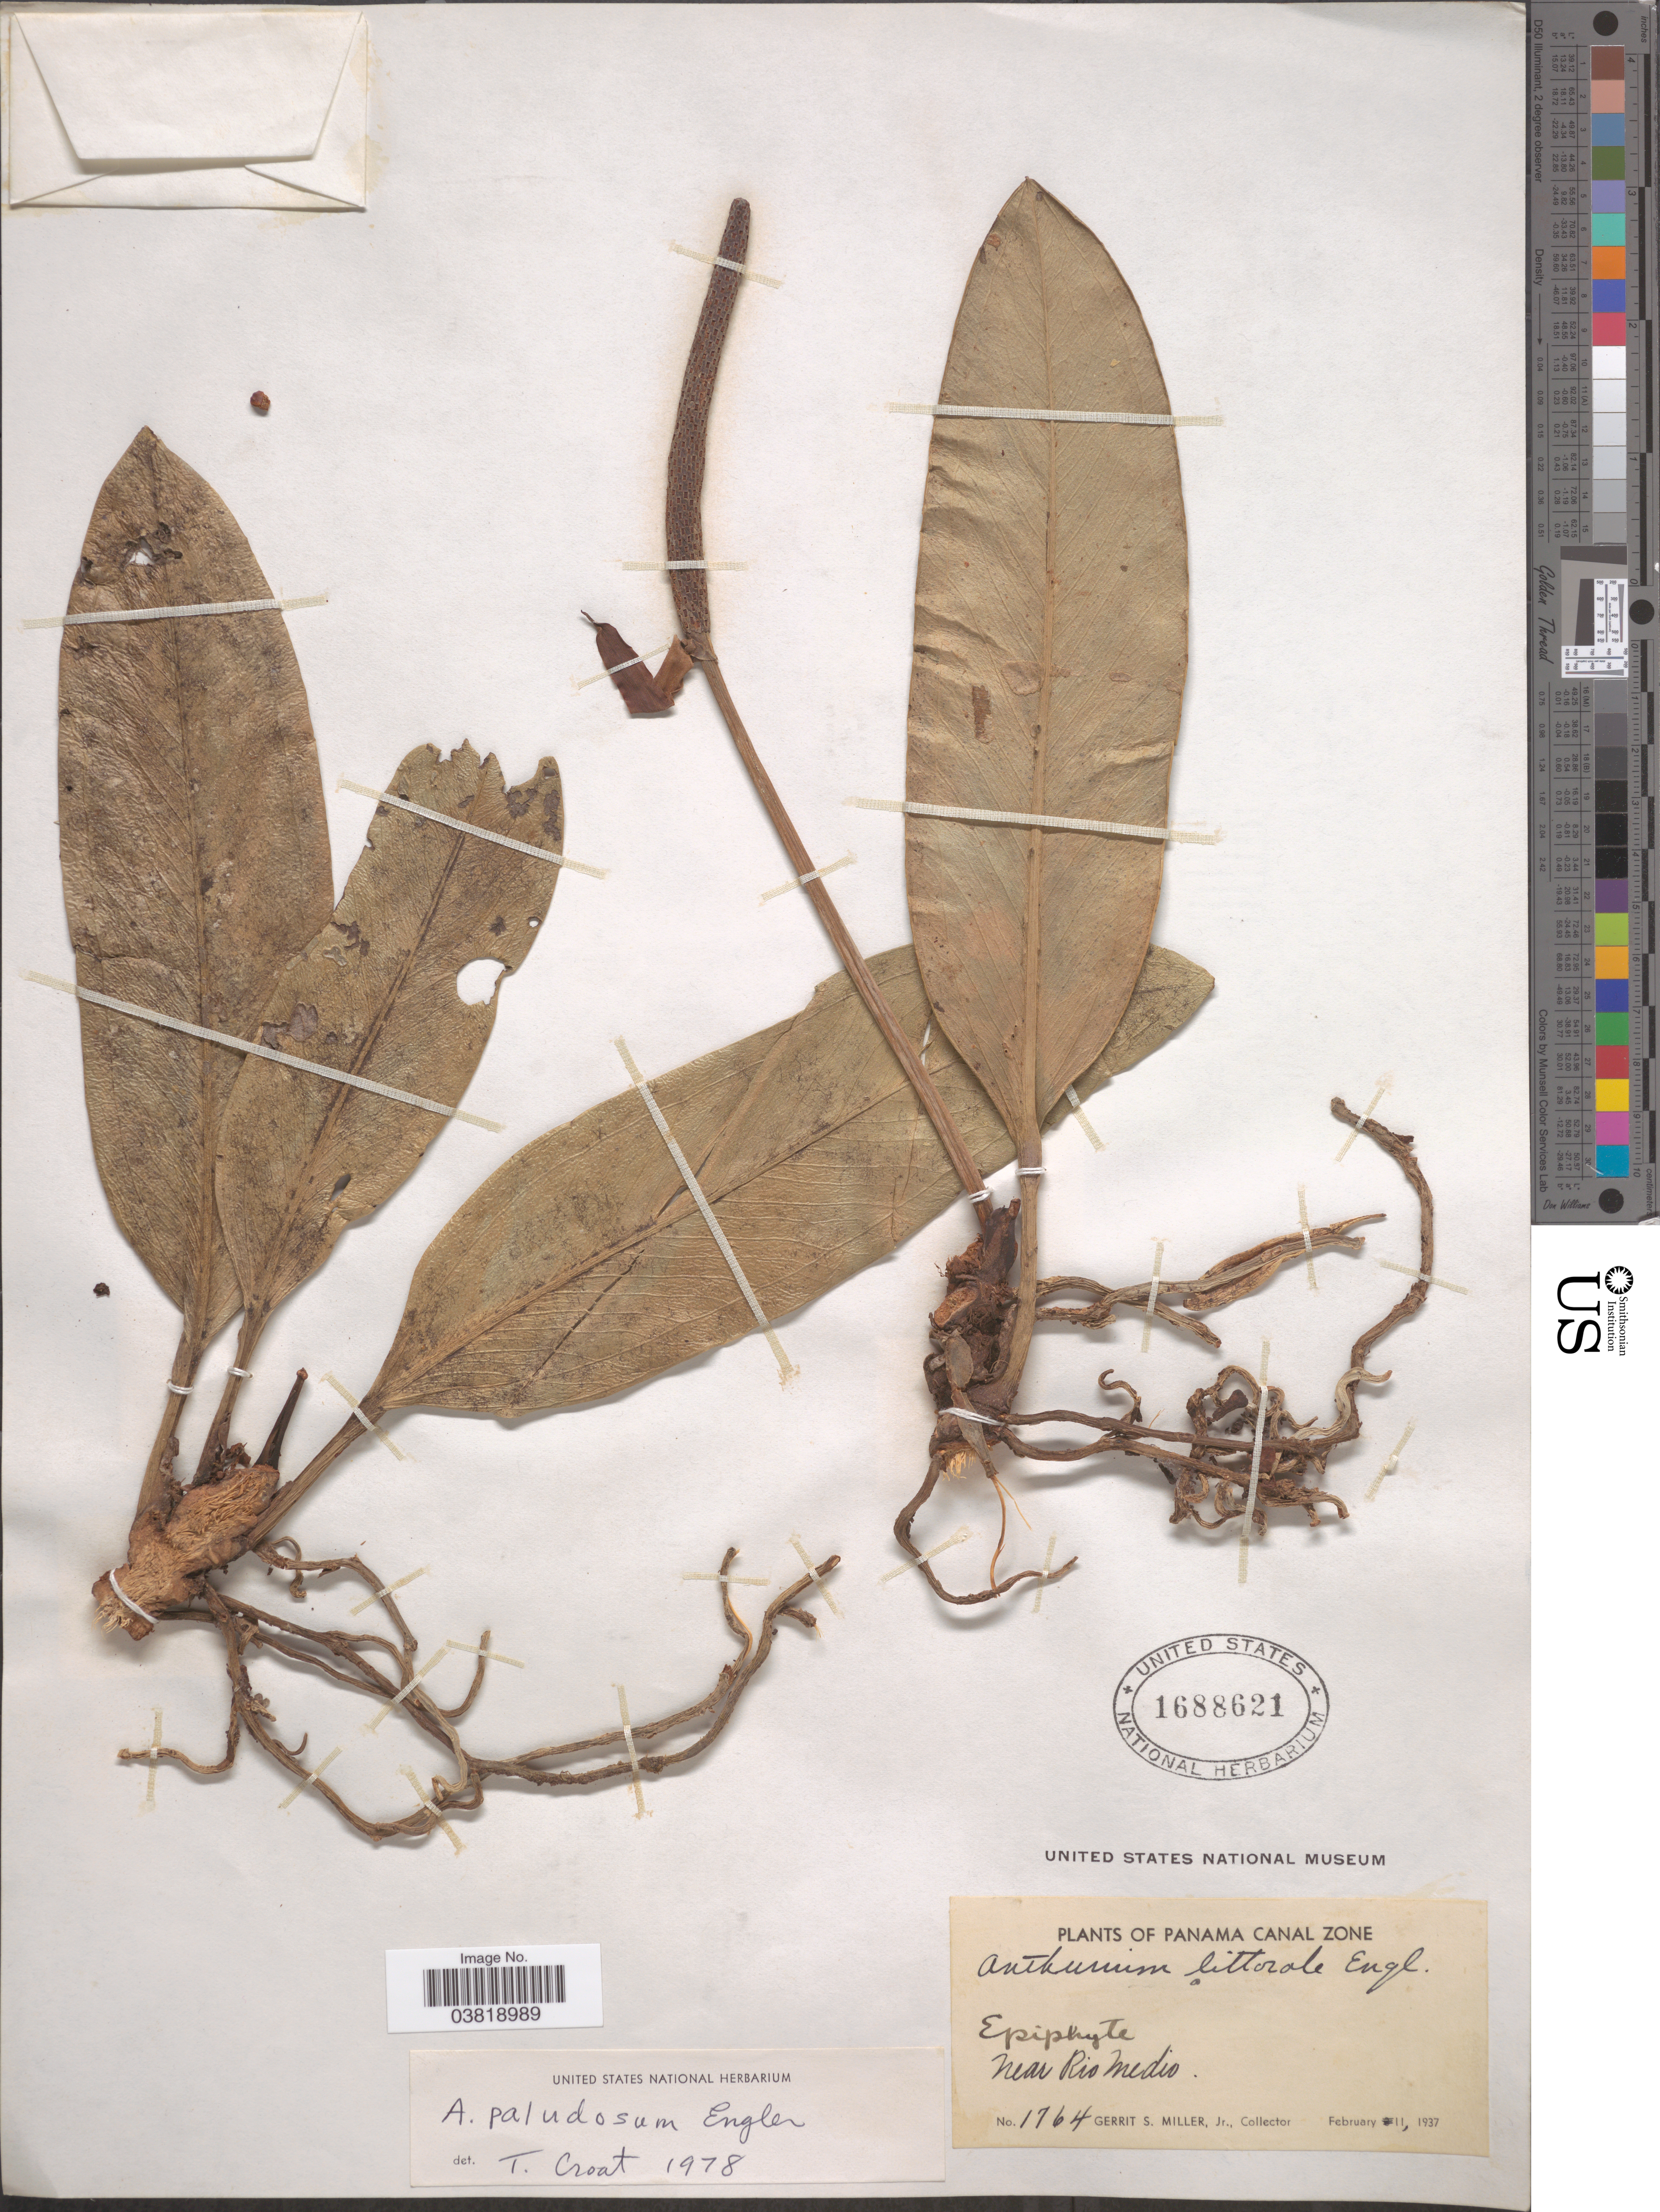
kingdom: Plantae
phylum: Tracheophyta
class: Liliopsida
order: Alismatales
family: Araceae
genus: Anthurium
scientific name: Anthurium paludosum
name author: Engl.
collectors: G. S. Miller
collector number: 1764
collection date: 1937-02-11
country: Panama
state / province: Colón / Panamá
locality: Panama Canal Zone. Near Rio Medio.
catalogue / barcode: US 1688621